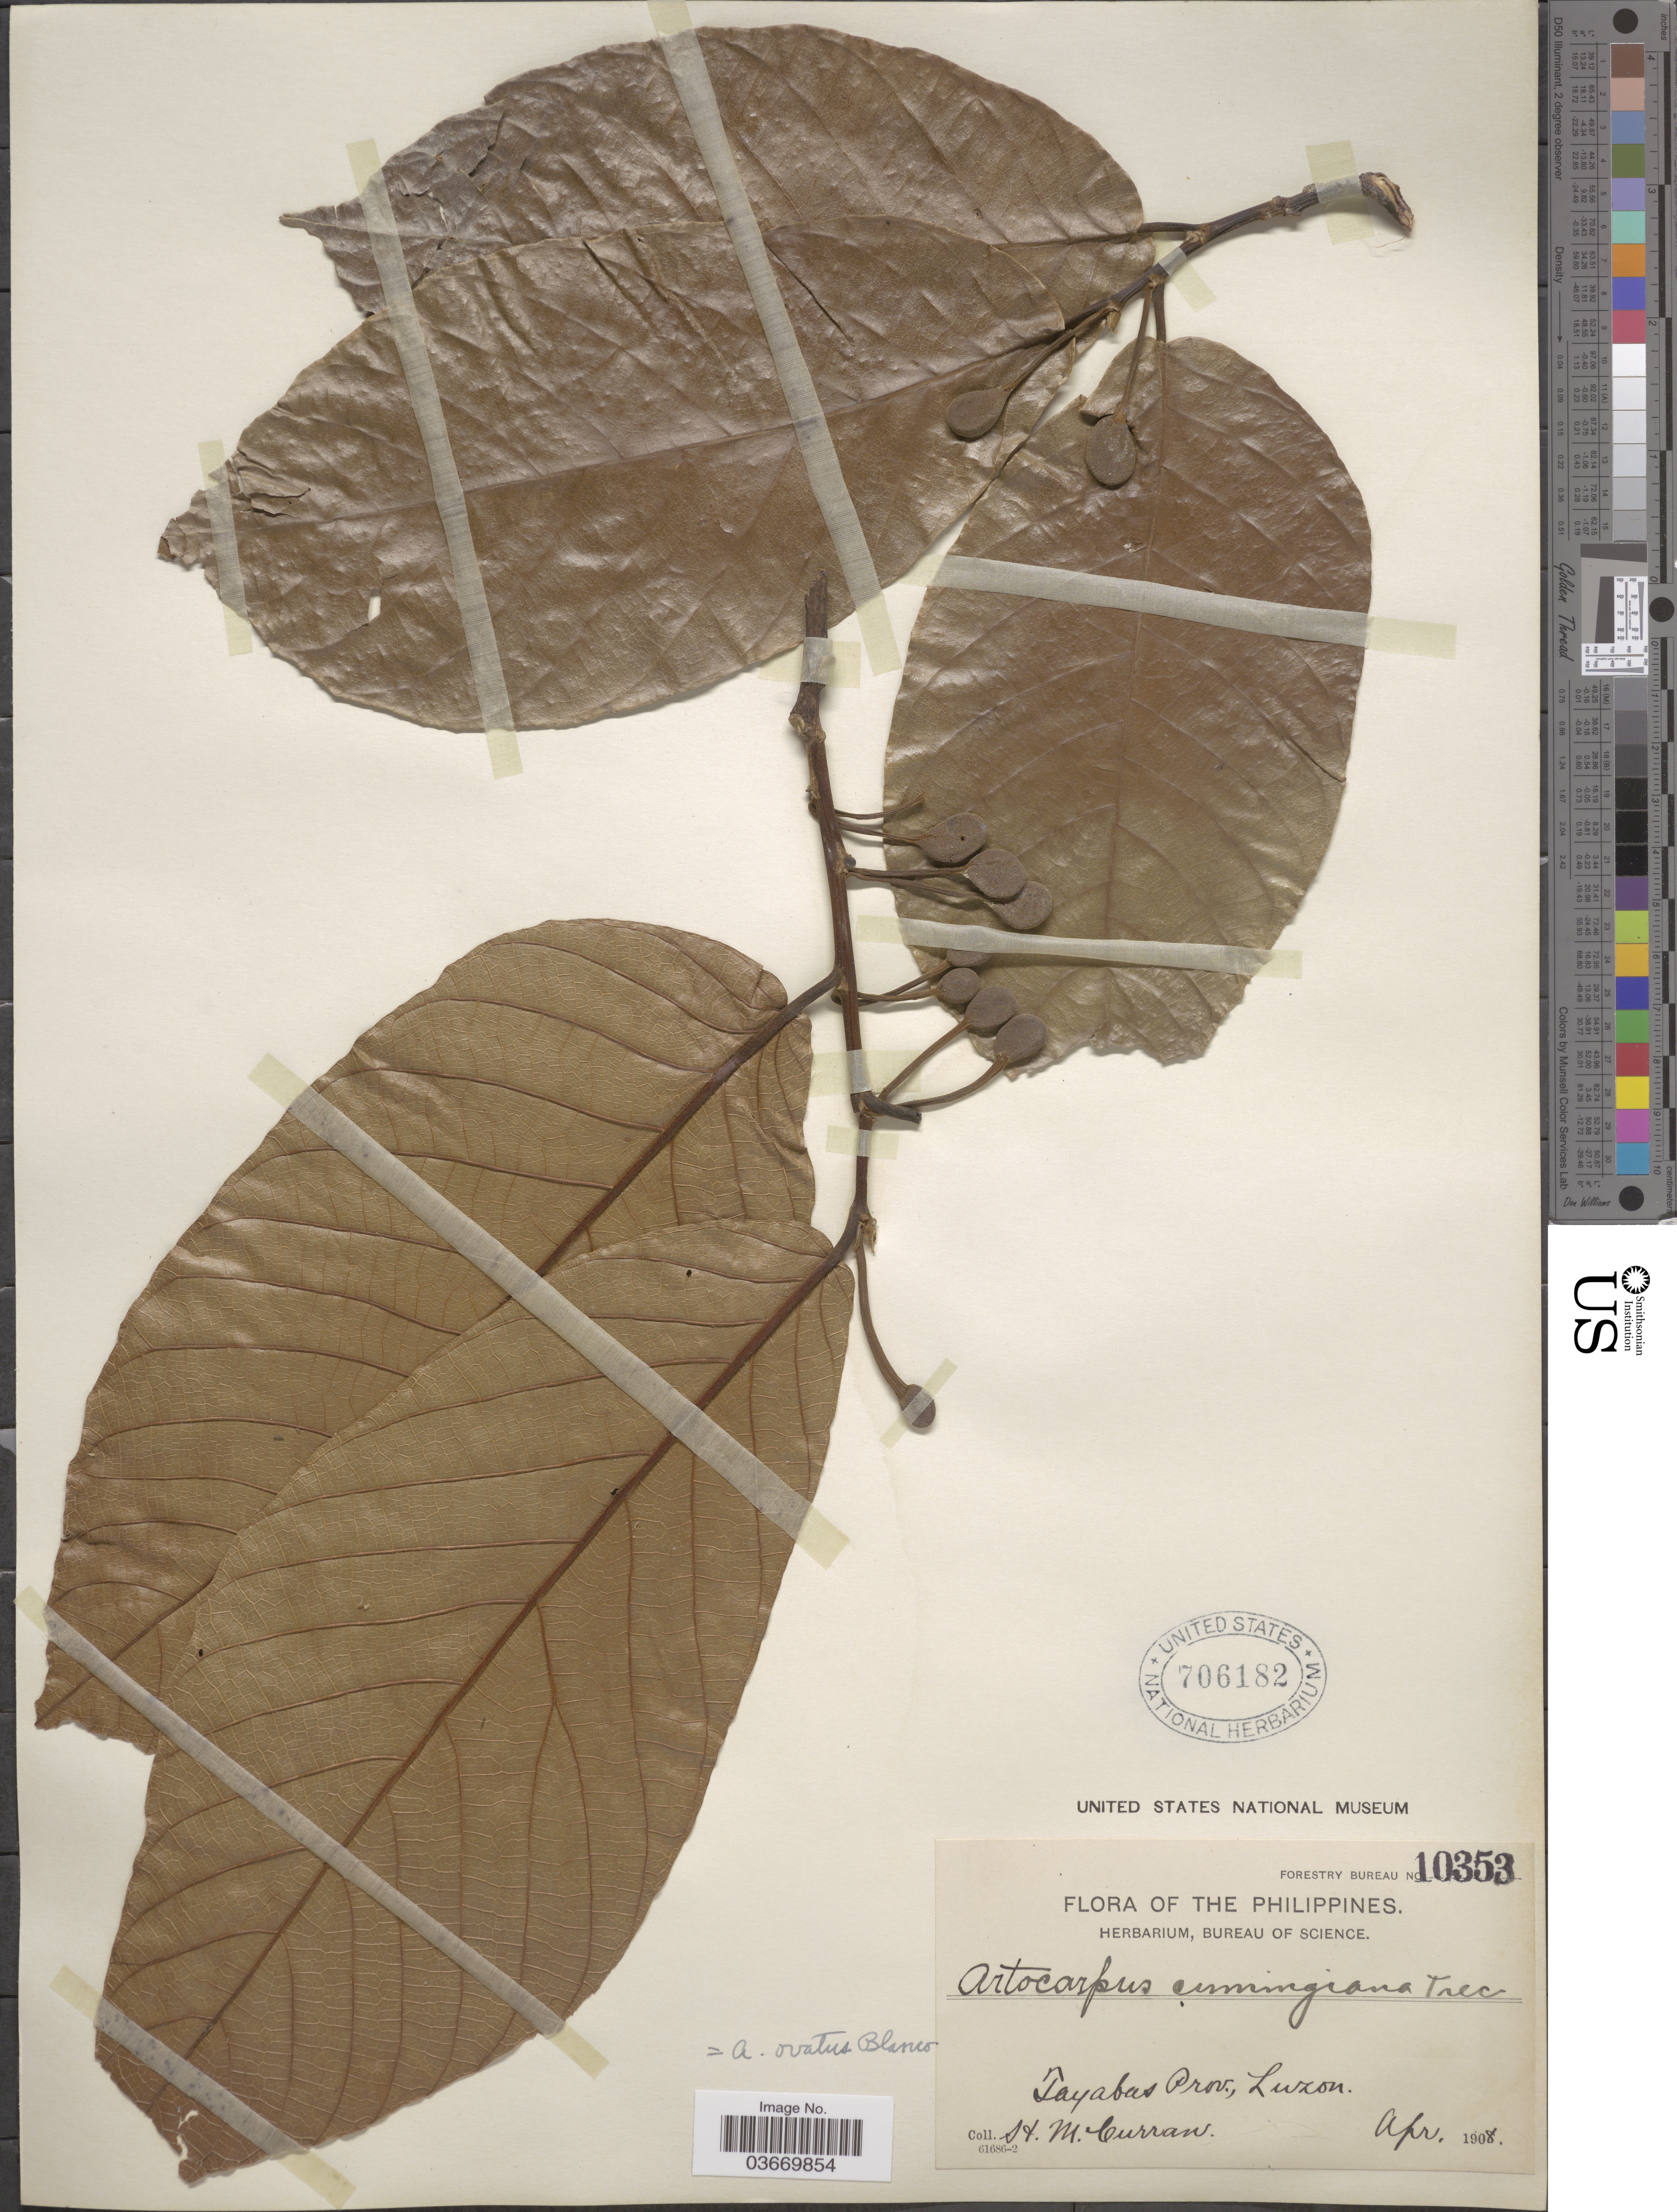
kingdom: Plantae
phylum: Tracheophyta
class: Magnoliopsida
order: Rosales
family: Moraceae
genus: Artocarpus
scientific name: Artocarpus ovatus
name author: Blanco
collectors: H. M. Curran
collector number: Forestry Bureau 10353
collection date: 1908-04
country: Philippines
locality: Tayabas Prov., Luzon.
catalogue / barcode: US 706182